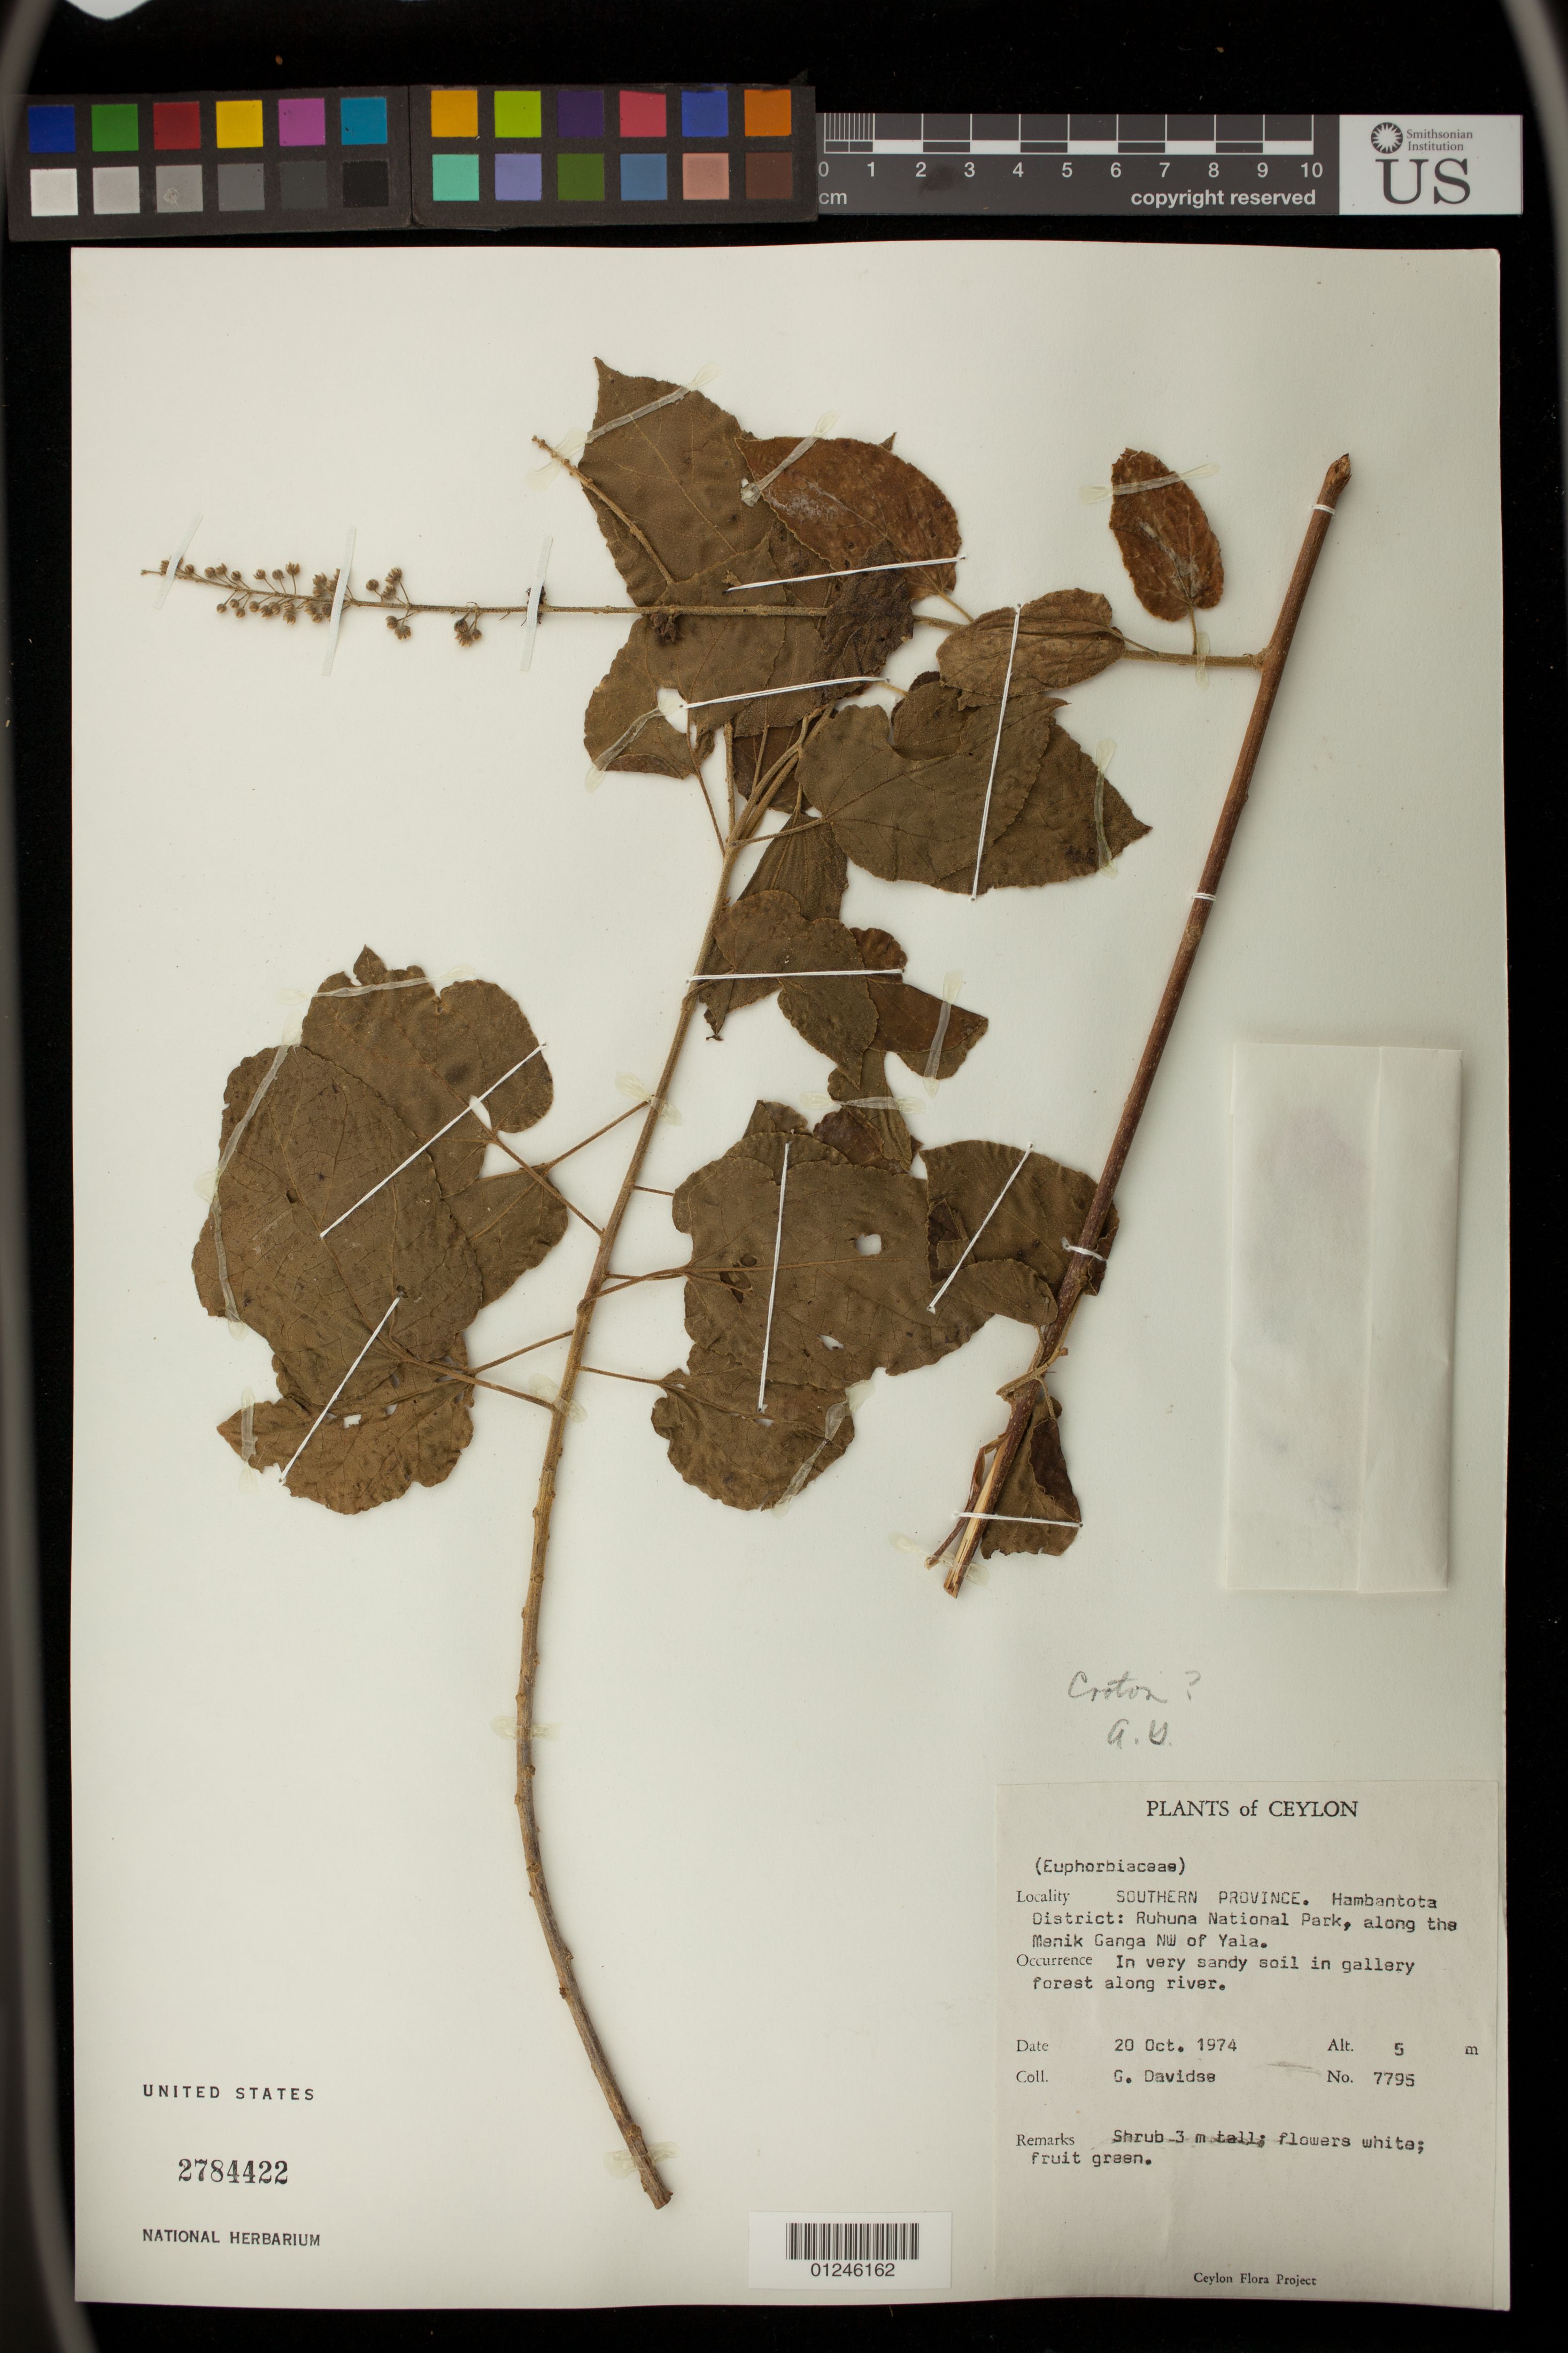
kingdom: Plantae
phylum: Tracheophyta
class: Magnoliopsida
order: Malpighiales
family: Euphorbiaceae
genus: Croton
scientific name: Croton sp.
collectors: G. Davidse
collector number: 7795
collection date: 1974-10-20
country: Sri Lanka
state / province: Southern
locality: Hambantota District: Ruhuna National Park, along the Menik Ganga NW of Yala.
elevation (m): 5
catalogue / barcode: US 2784422